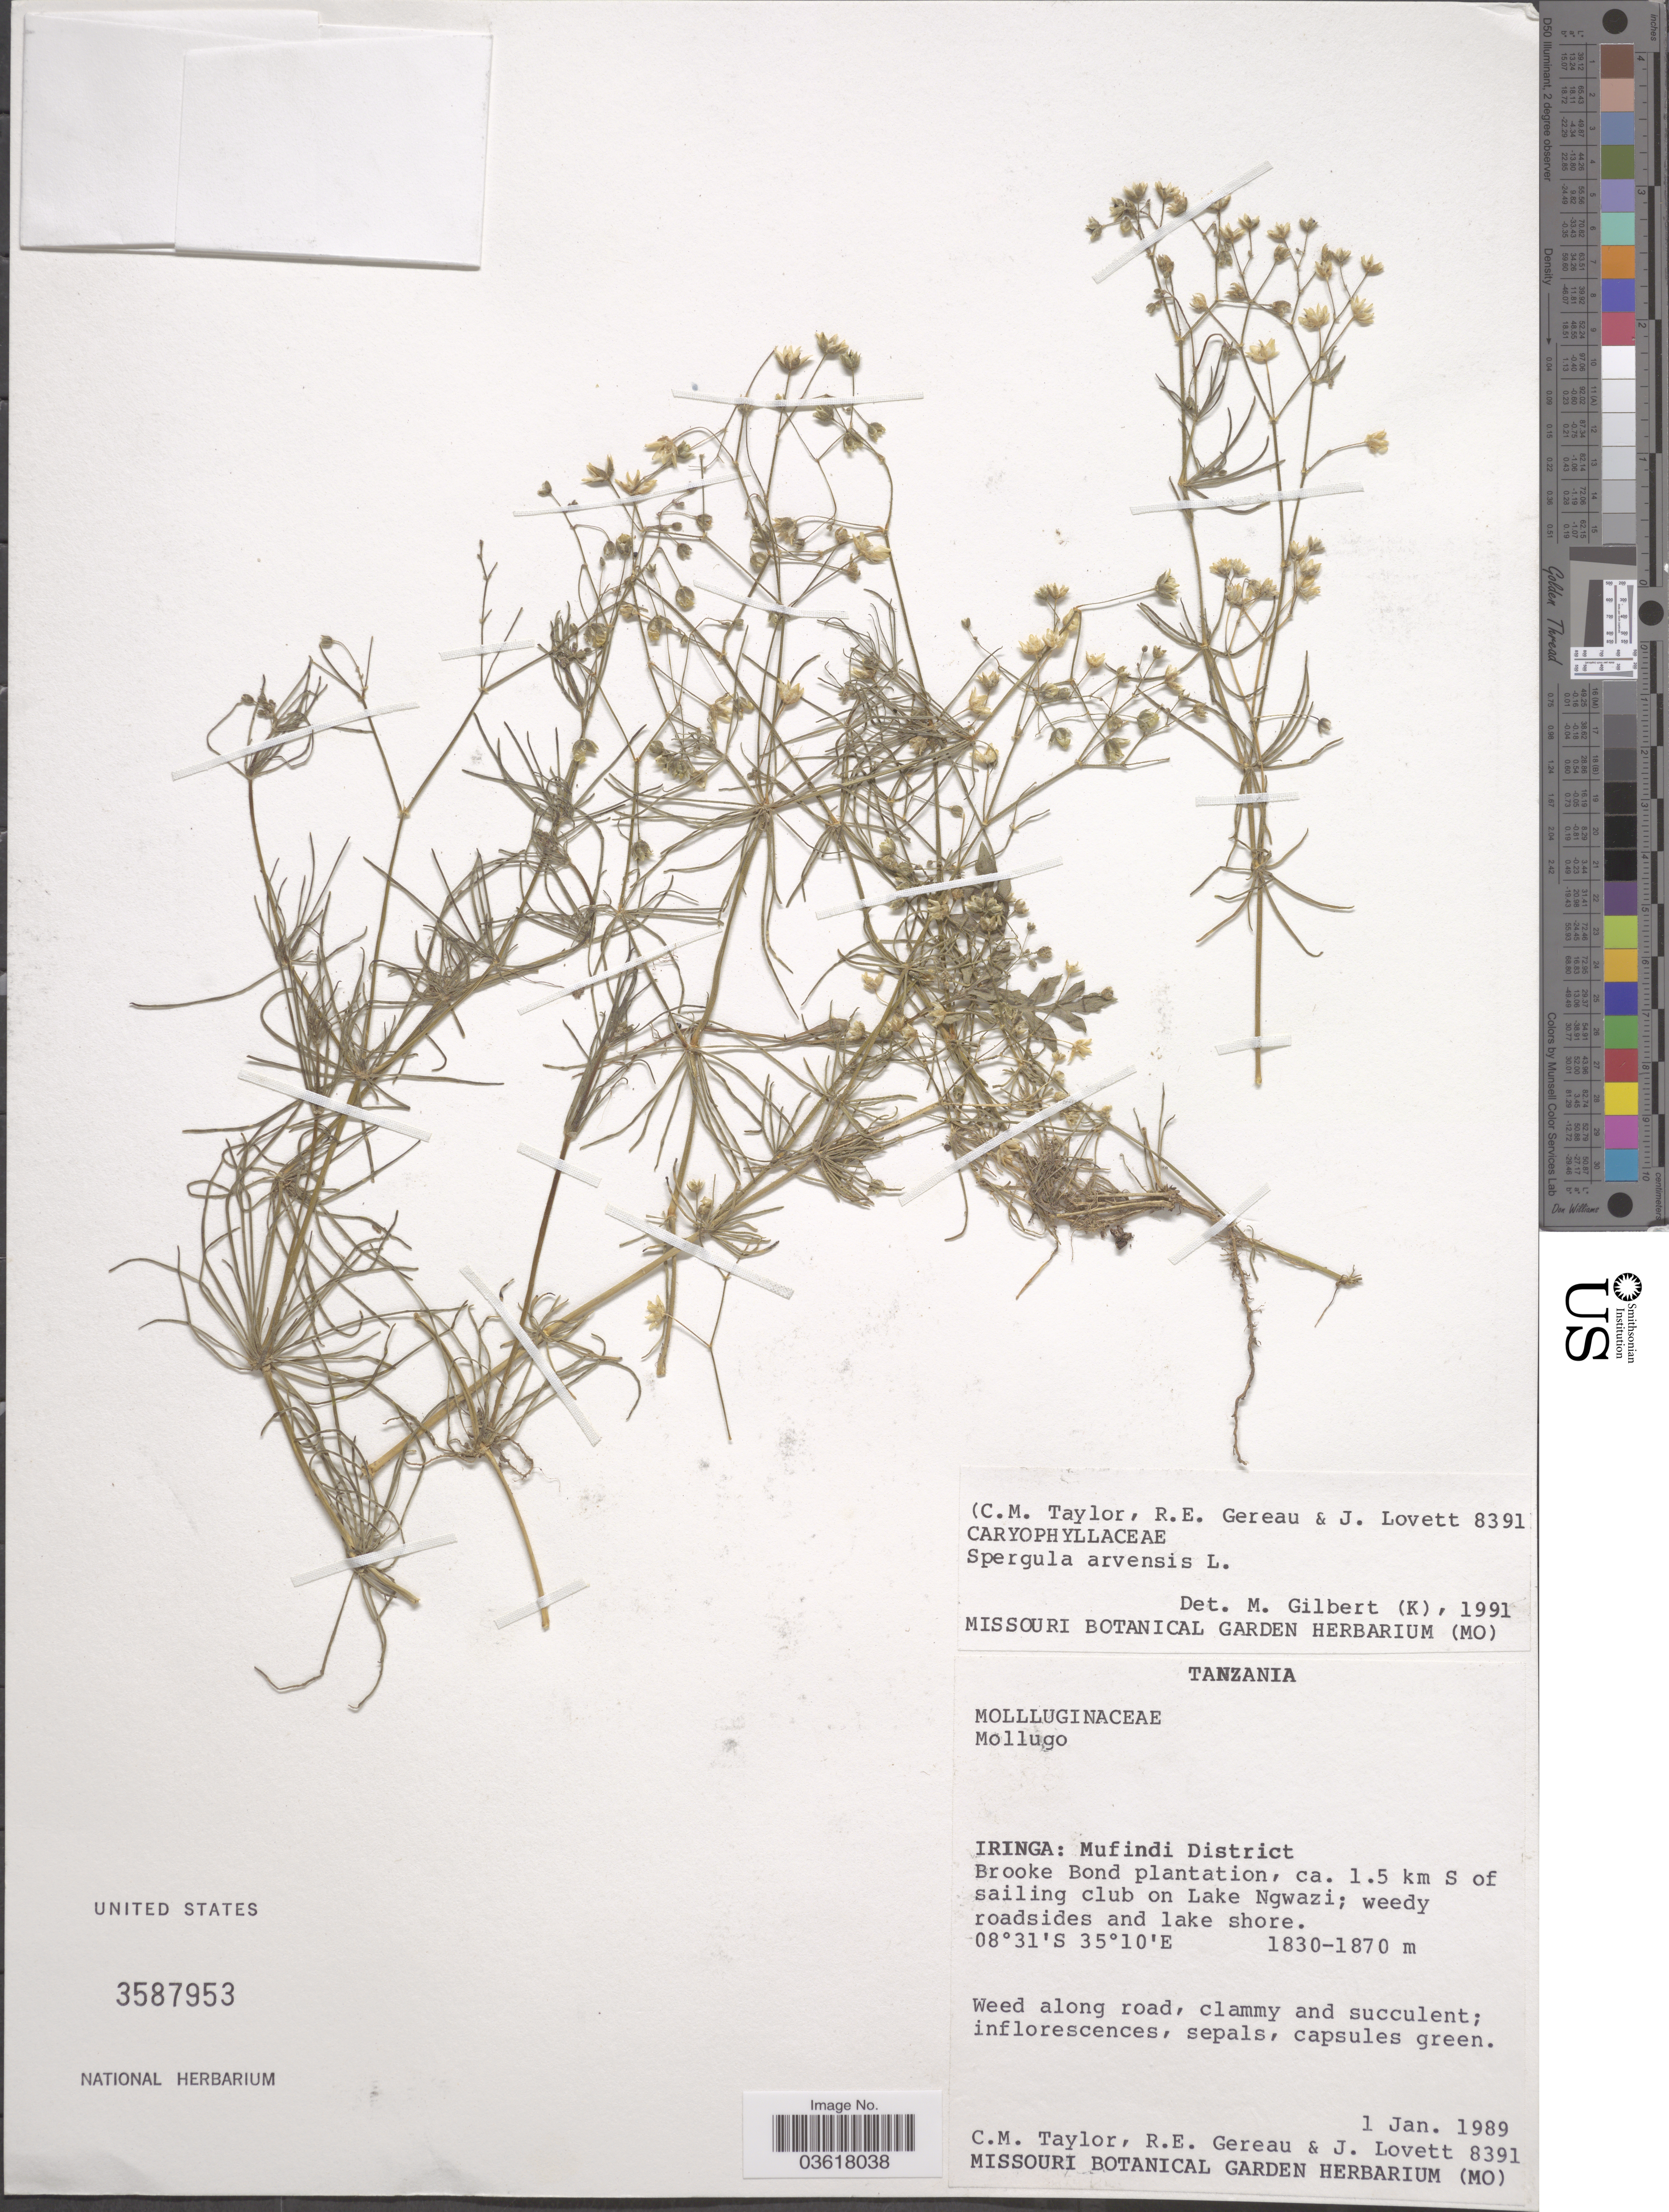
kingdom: Plantae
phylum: Tracheophyta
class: Magnoliopsida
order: Caryophyllales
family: Caryophyllaceae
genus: Spergula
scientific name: Spergula arvensis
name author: L.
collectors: C. M. Taylor, R. Gereau & J. Lovett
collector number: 8391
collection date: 1989-01-01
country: Tanzania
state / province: Iringa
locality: Mufindi District. Brooke Bond plantation, ca. 1.5 km S of sailing club on Lake Ngwazi.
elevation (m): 1830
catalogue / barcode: US 3587953